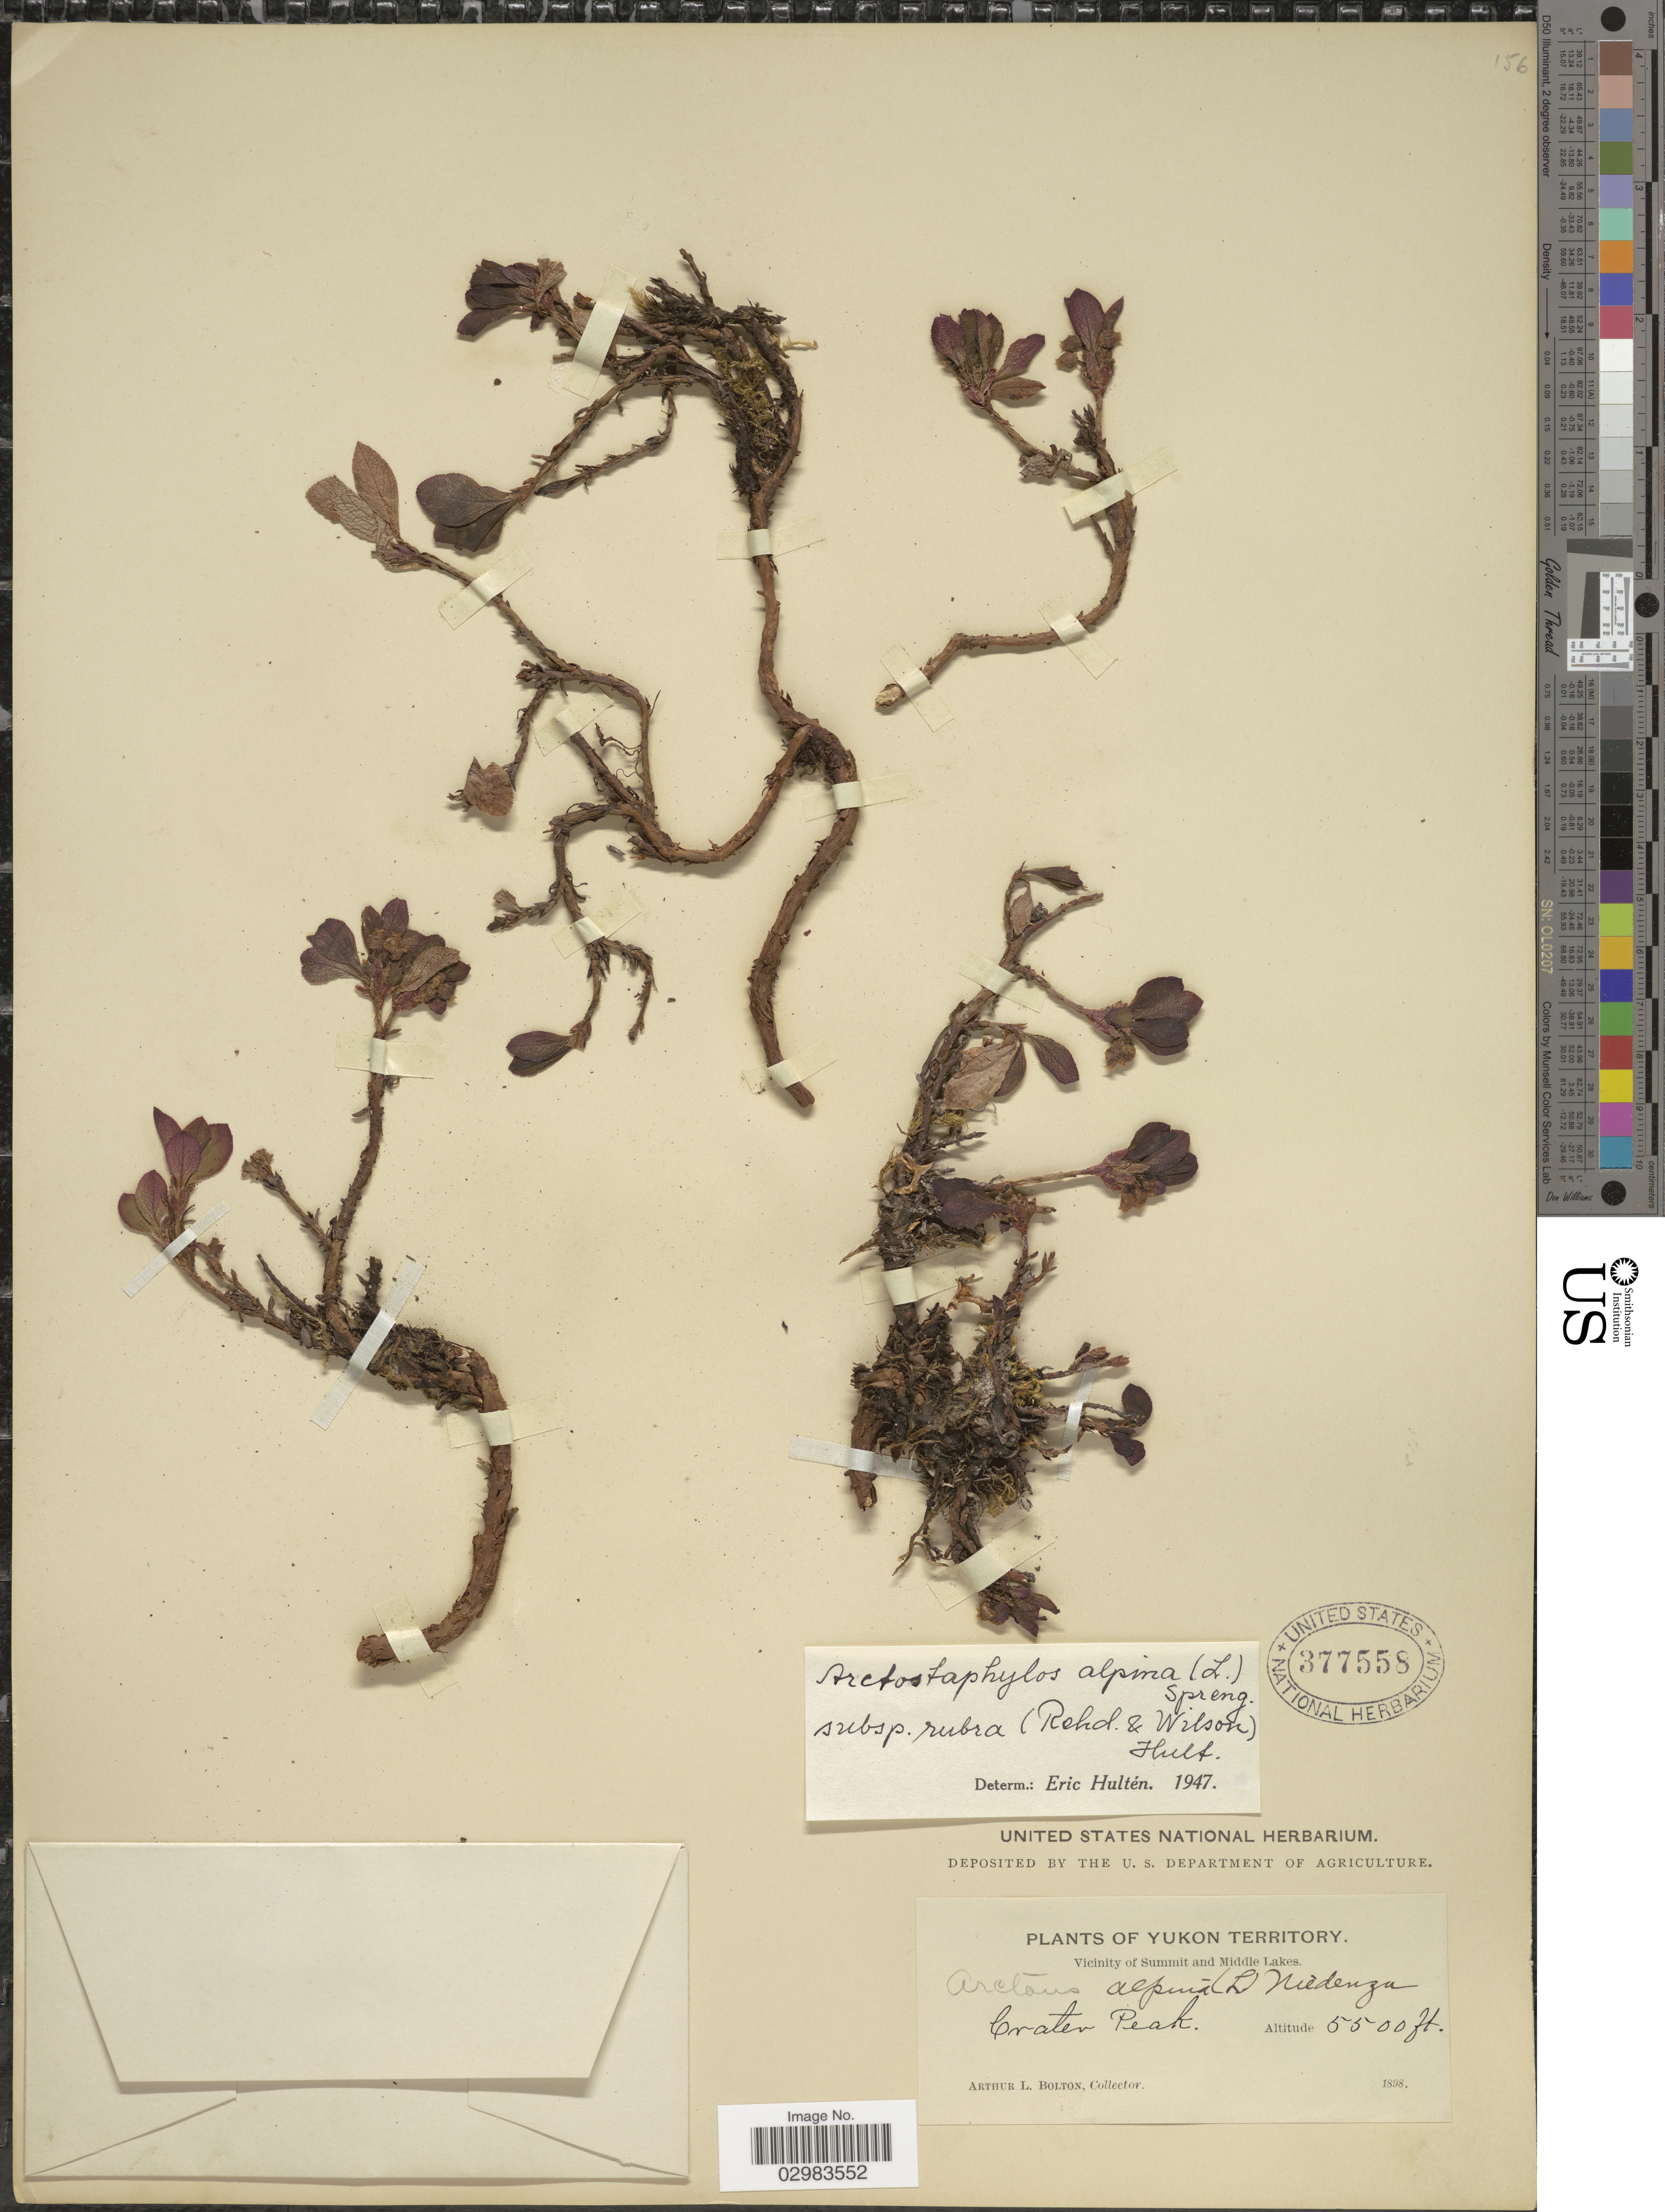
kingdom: Plantae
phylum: Tracheophyta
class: Magnoliopsida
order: Ericales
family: Ericaceae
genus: Arctostaphylos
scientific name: Arctostaphylos alpina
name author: (L.) Spreng.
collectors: A. Bolton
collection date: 1898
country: Canada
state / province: Yukon Territory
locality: Vicinity of Summit and Middle Lakes, Crater Peak.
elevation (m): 1676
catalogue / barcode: US 377558